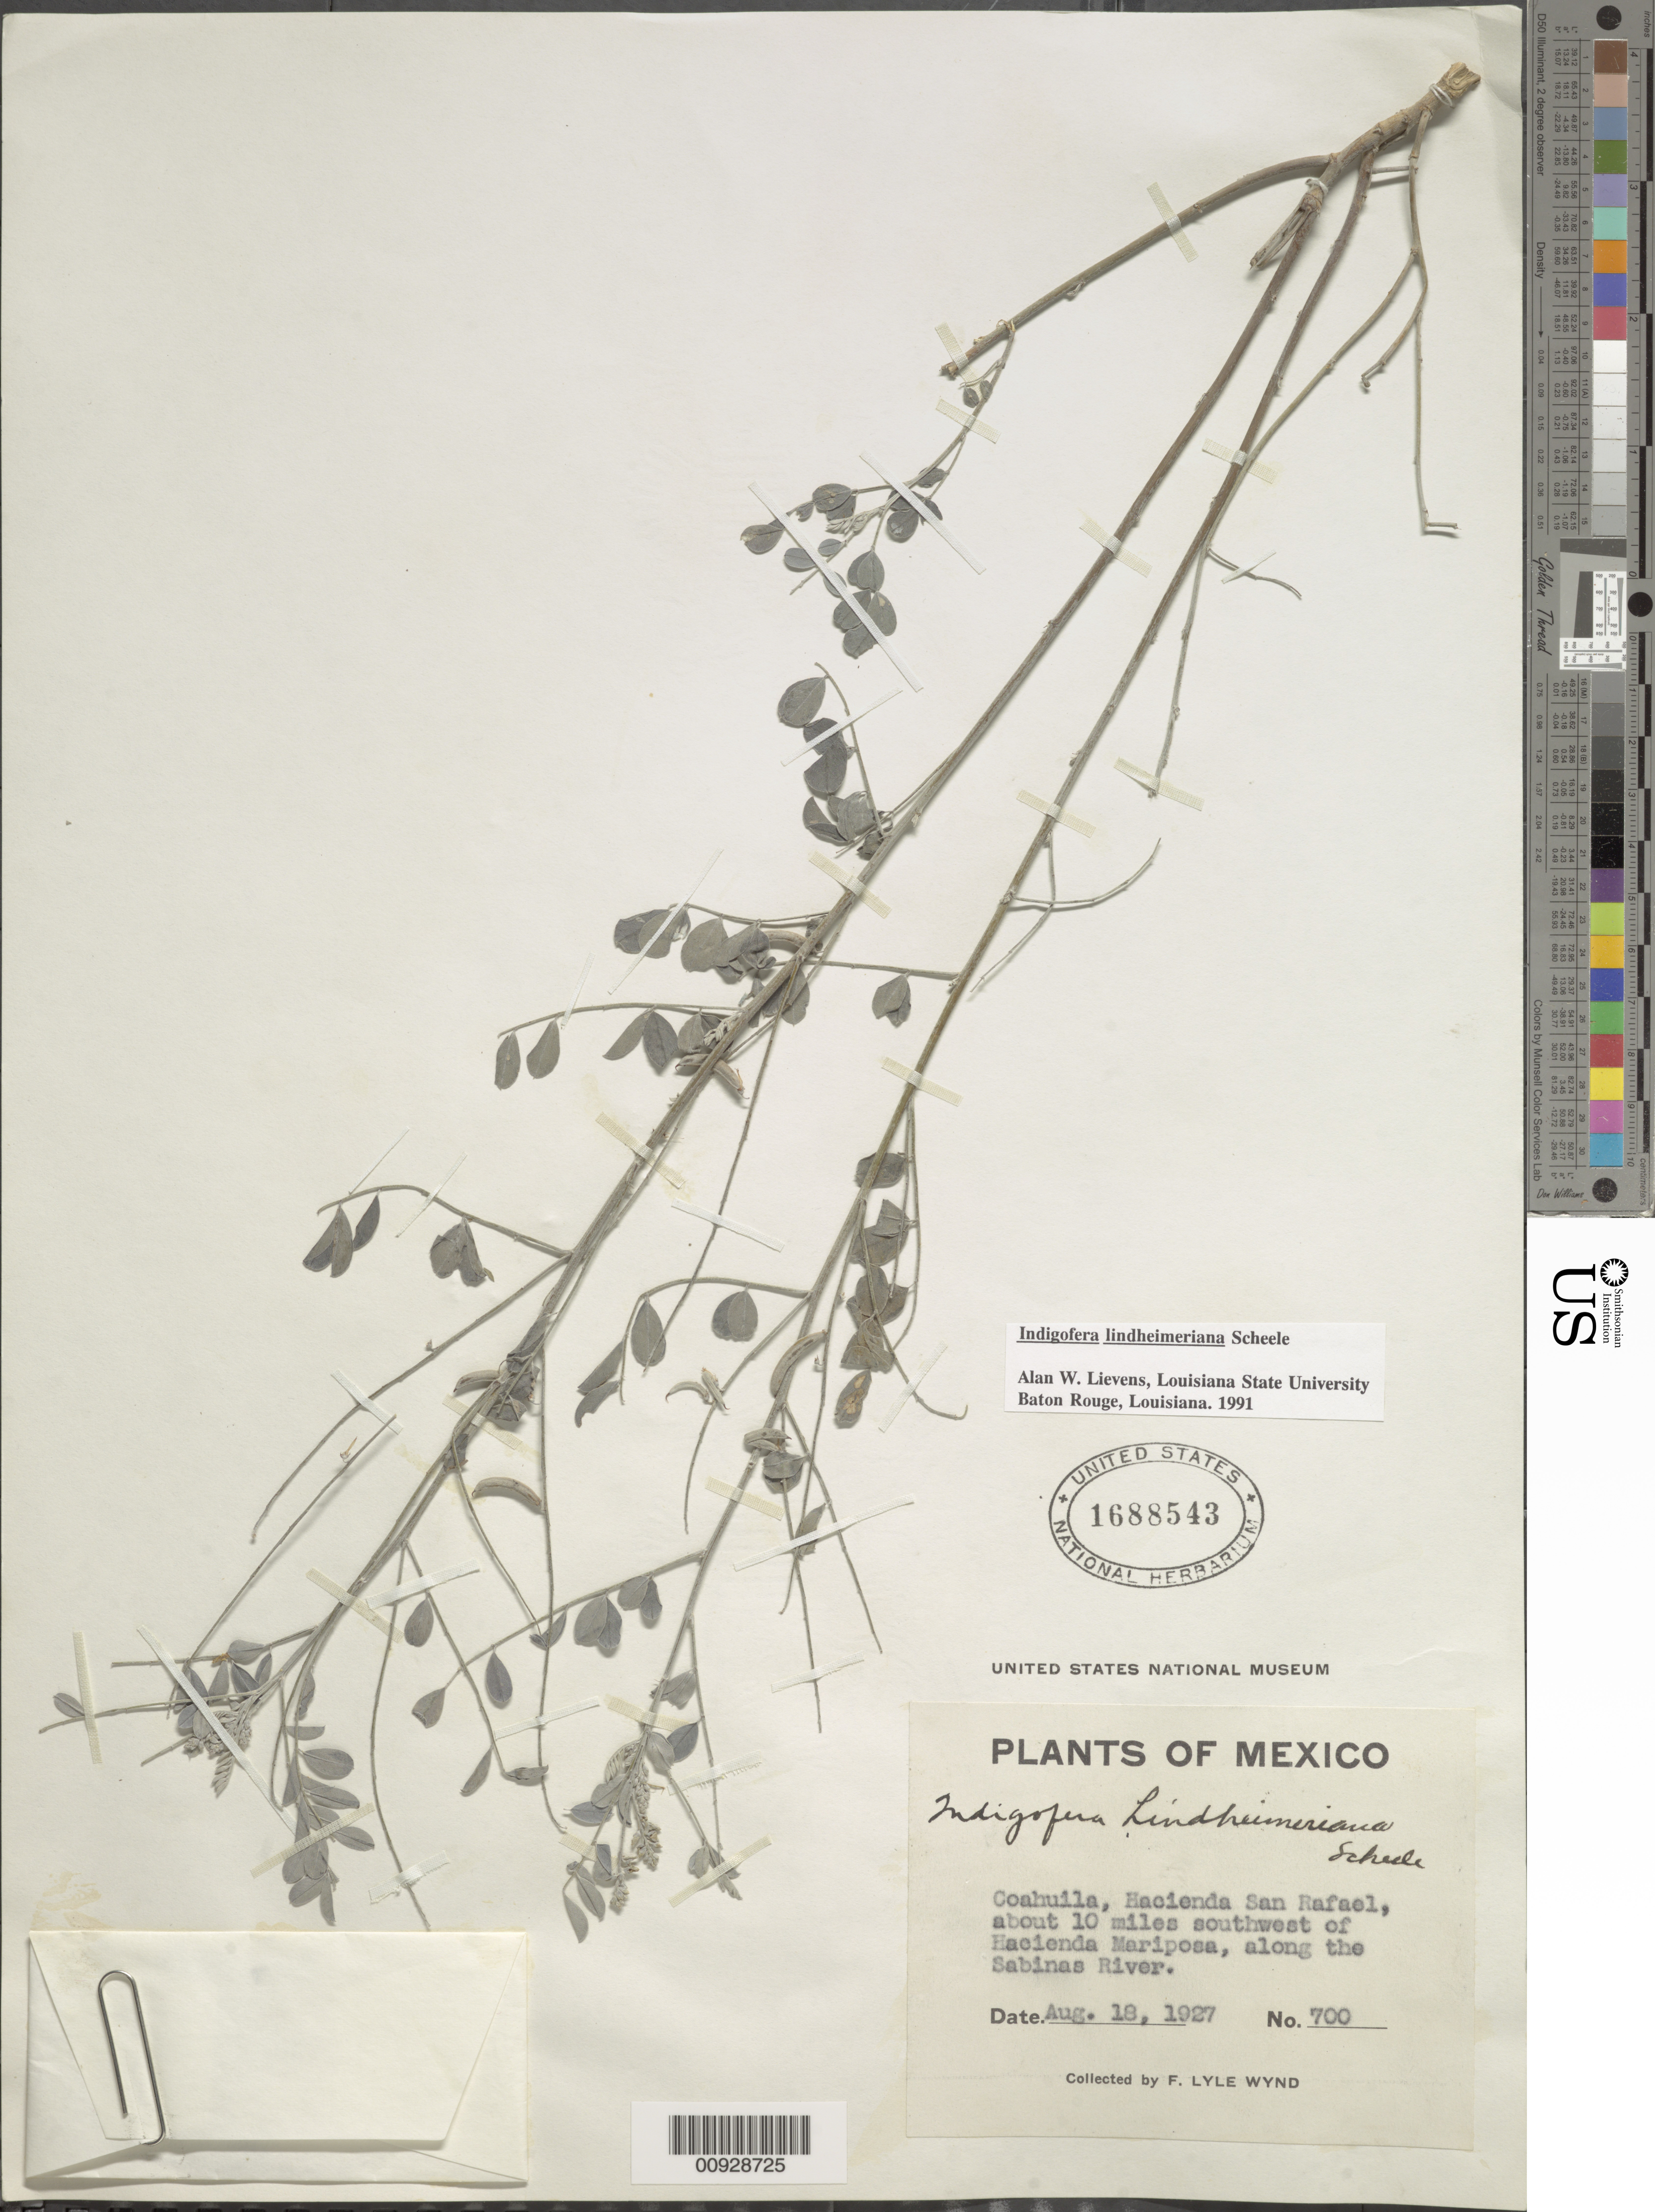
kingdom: Plantae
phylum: Tracheophyta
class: Magnoliopsida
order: Fabales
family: Fabaceae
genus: Indigofera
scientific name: Indigofera lindheimeriana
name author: Scheele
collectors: F. L. Wynd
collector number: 700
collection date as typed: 18 Aug 1927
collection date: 1927-08-18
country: Mexico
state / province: Coahuila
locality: Hacienda San Rafael, about 10 miles southwest of Hacienda Mariposa, along the Sabinas River.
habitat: Along river.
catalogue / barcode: US 1688543